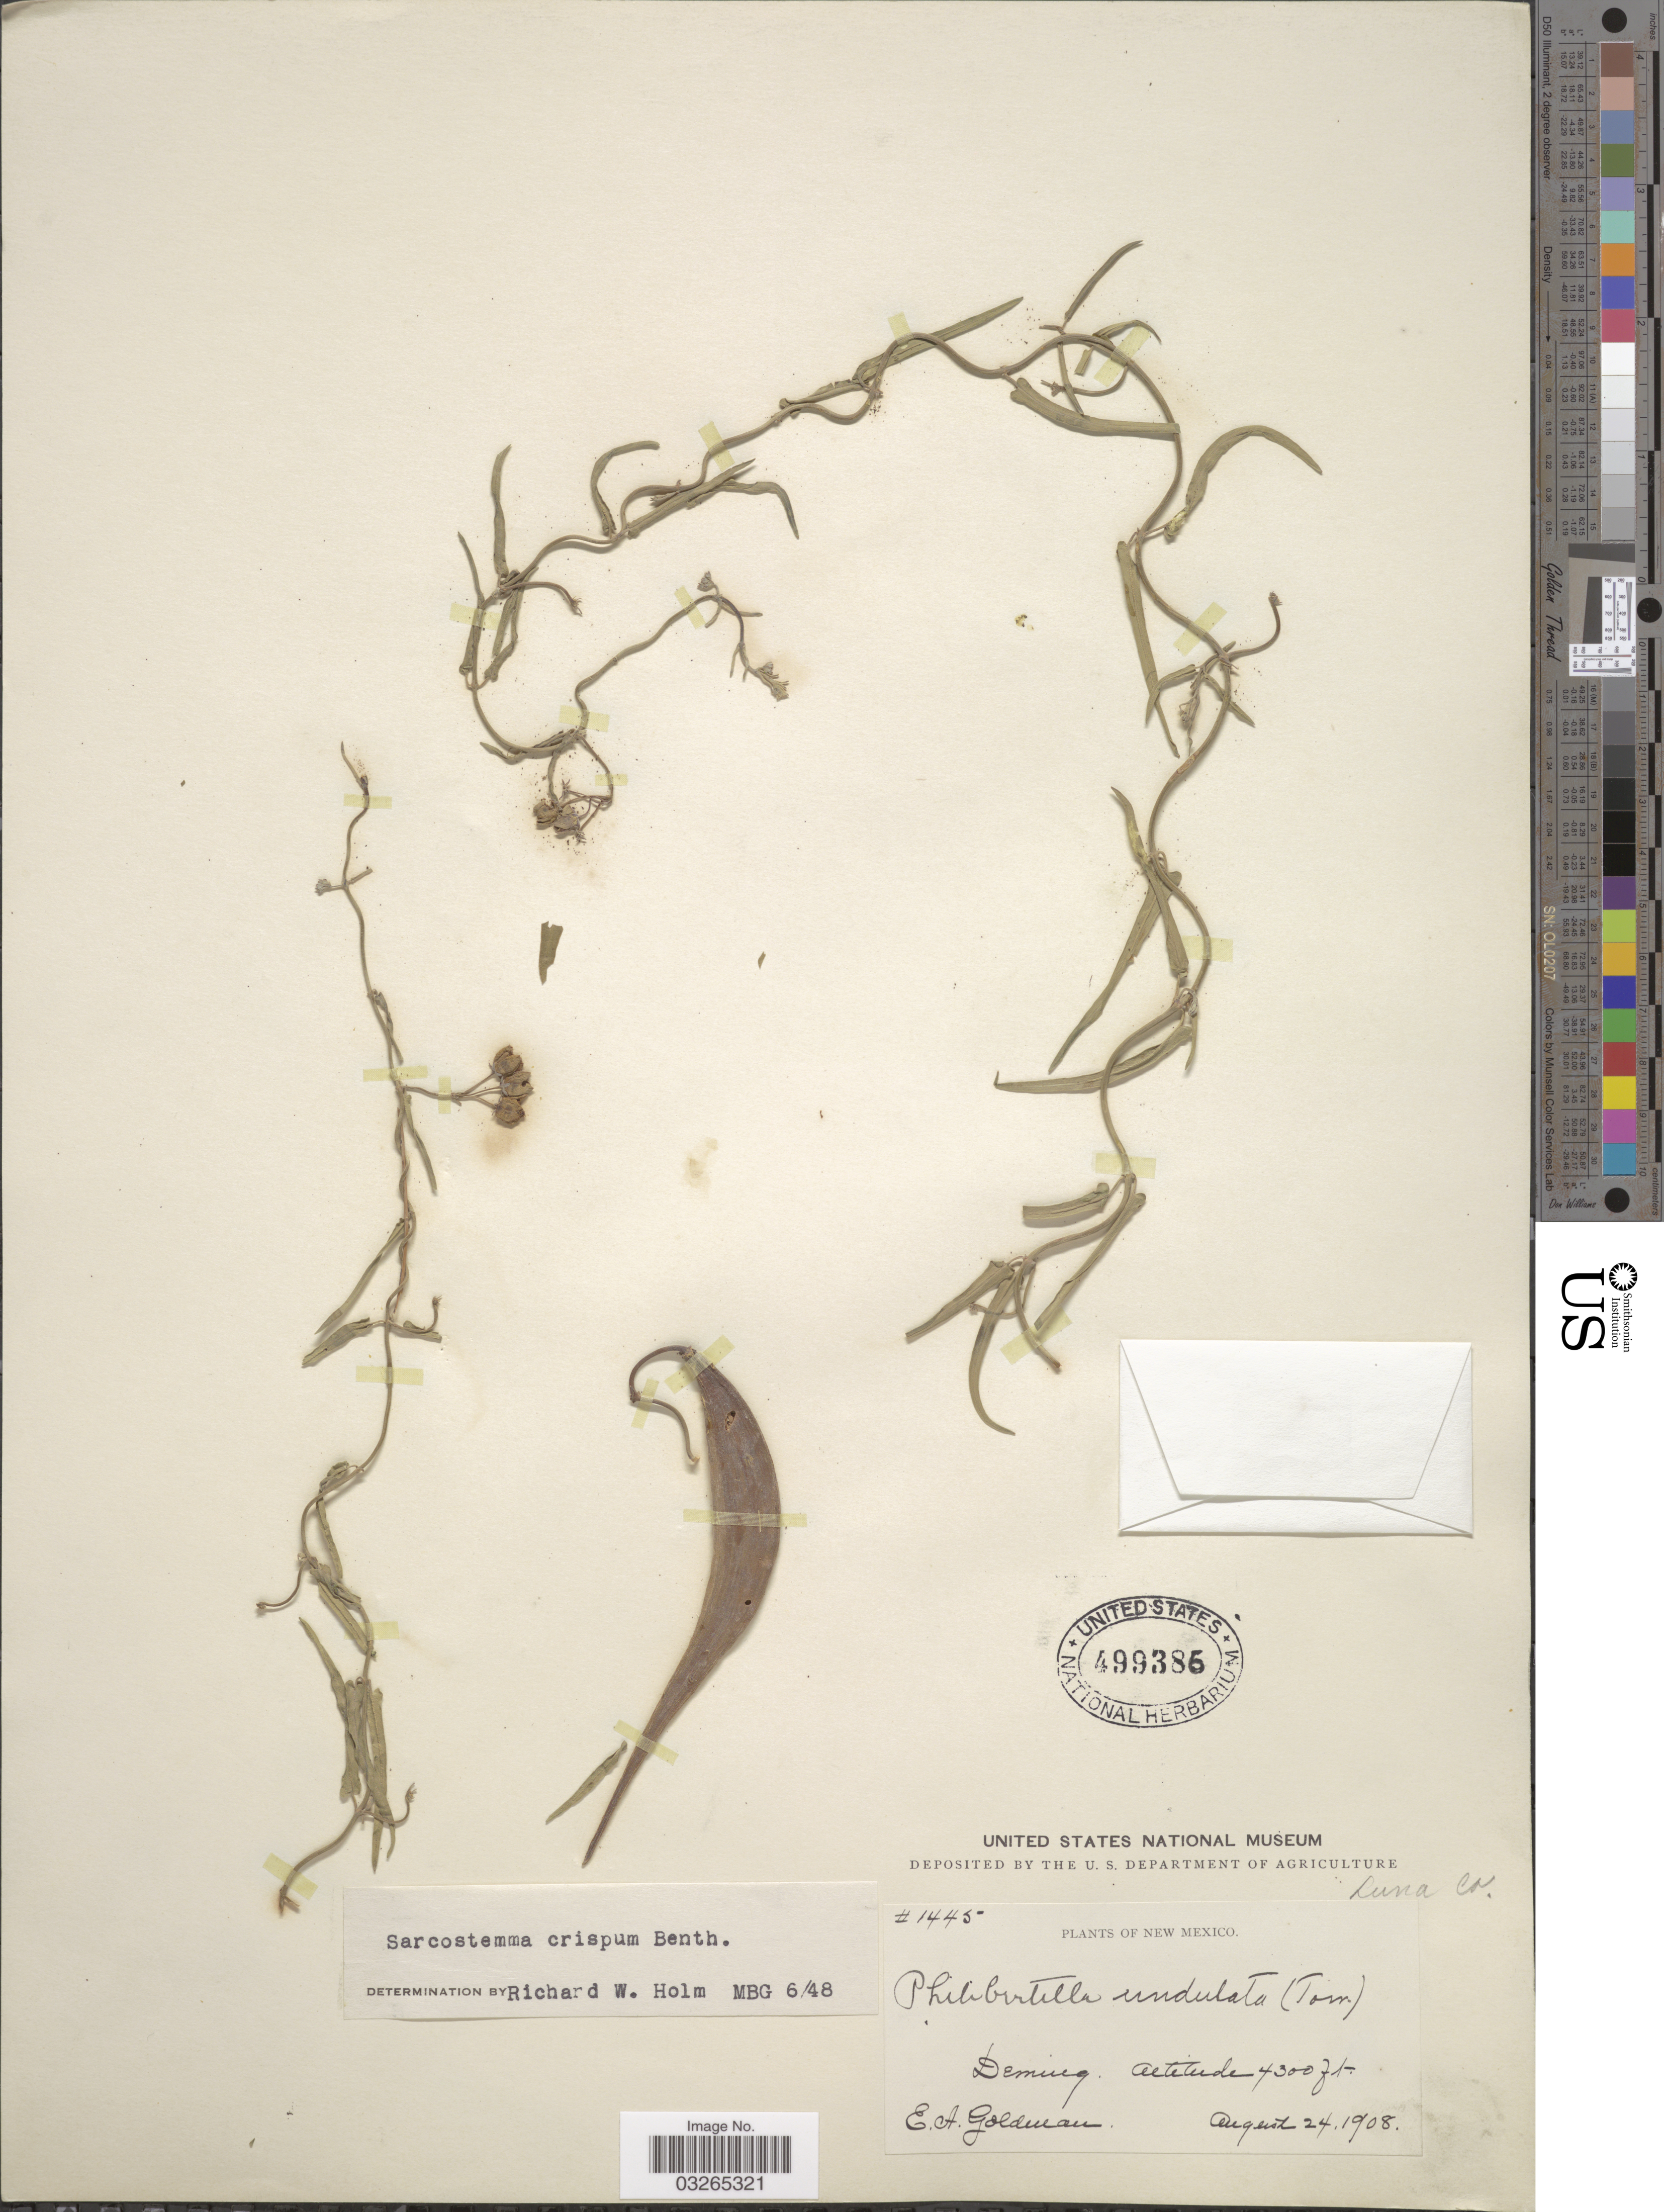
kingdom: Plantae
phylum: Tracheophyta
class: Magnoliopsida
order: Gentianales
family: Apocynaceae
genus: Sarcostemma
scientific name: Sarcostemma crispum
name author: Benth.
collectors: E. A. Goldman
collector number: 1445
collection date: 1908-08-24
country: United States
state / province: New Mexico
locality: Deming. Luna Co.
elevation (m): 1311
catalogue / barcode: US 499386